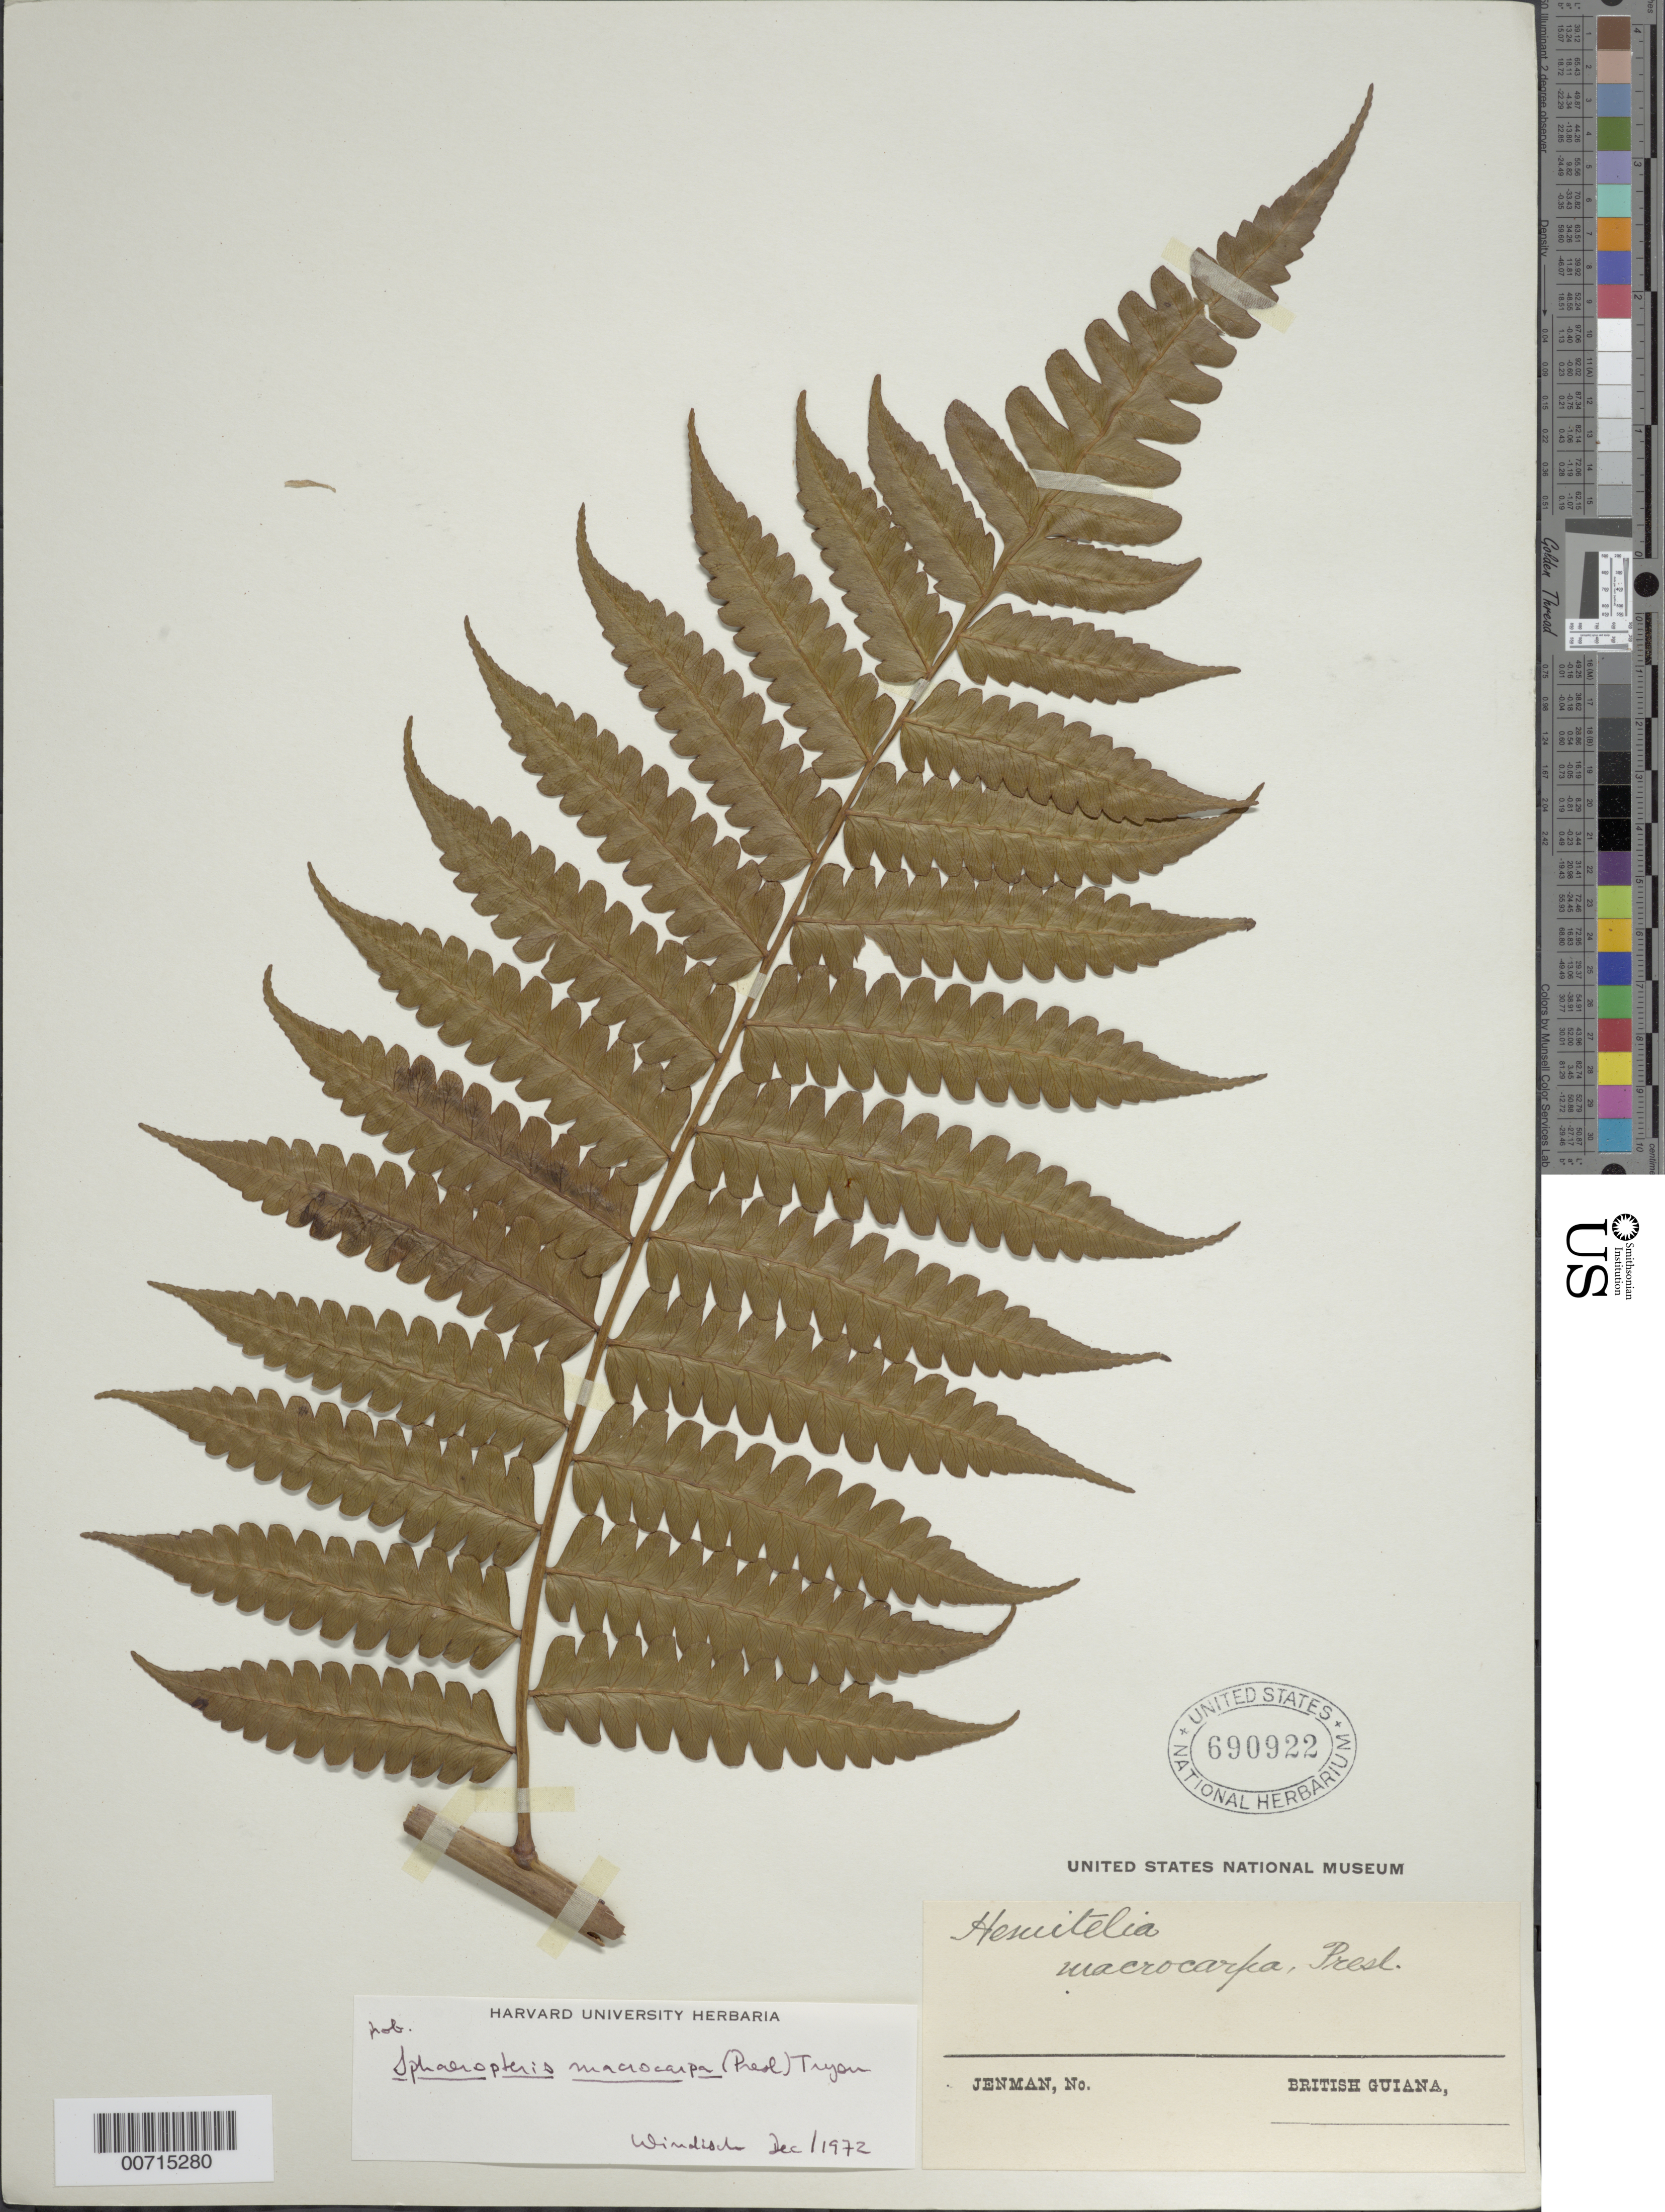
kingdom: Plantae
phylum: Tracheophyta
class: Polypodiopsida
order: Cyatheales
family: Cyatheaceae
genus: Cyathea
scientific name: Cyathea macrocarpa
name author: (C. Presl) Domin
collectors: G. S. Jenman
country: Guyana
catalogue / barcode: US 690922